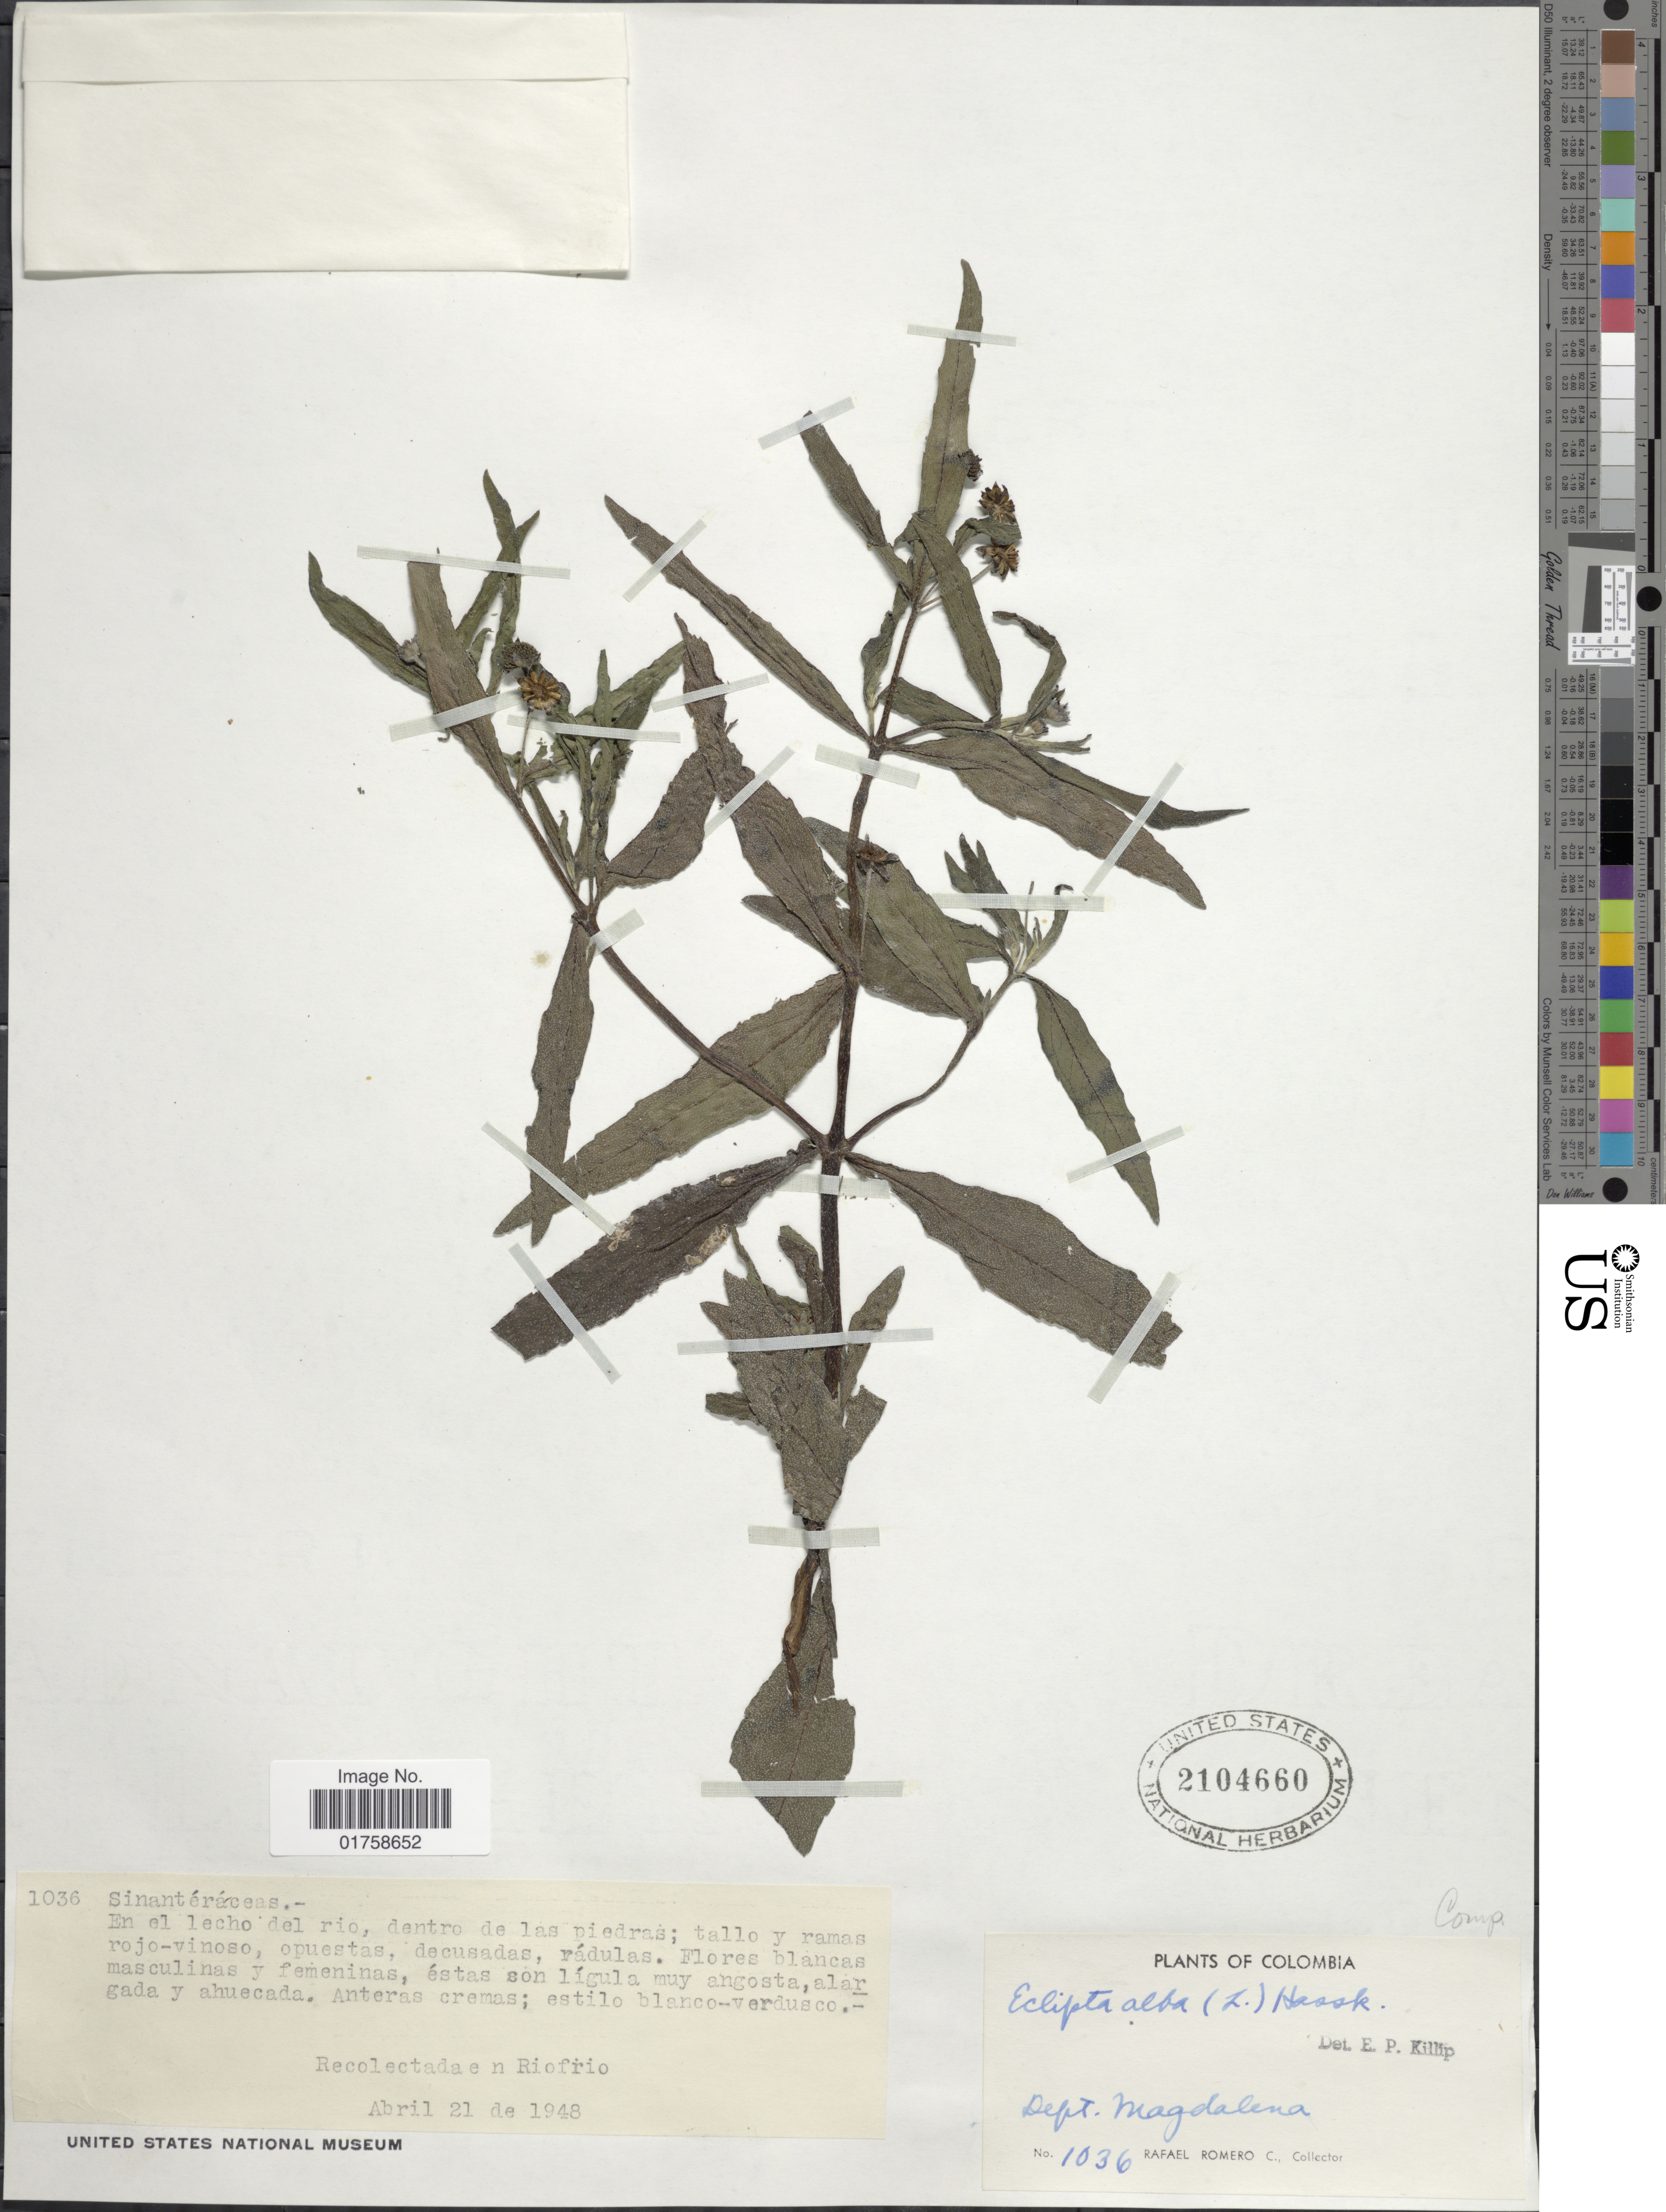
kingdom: Plantae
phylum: Tracheophyta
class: Magnoliopsida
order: Asterales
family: Asteraceae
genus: Eclipta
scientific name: Eclipta alba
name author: (L.) Hassk.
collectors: R. Romero Castañeda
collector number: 1036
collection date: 1948-04-21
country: Colombia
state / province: Magdalena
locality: Recolectada e n Riofrio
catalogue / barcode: US 2104660